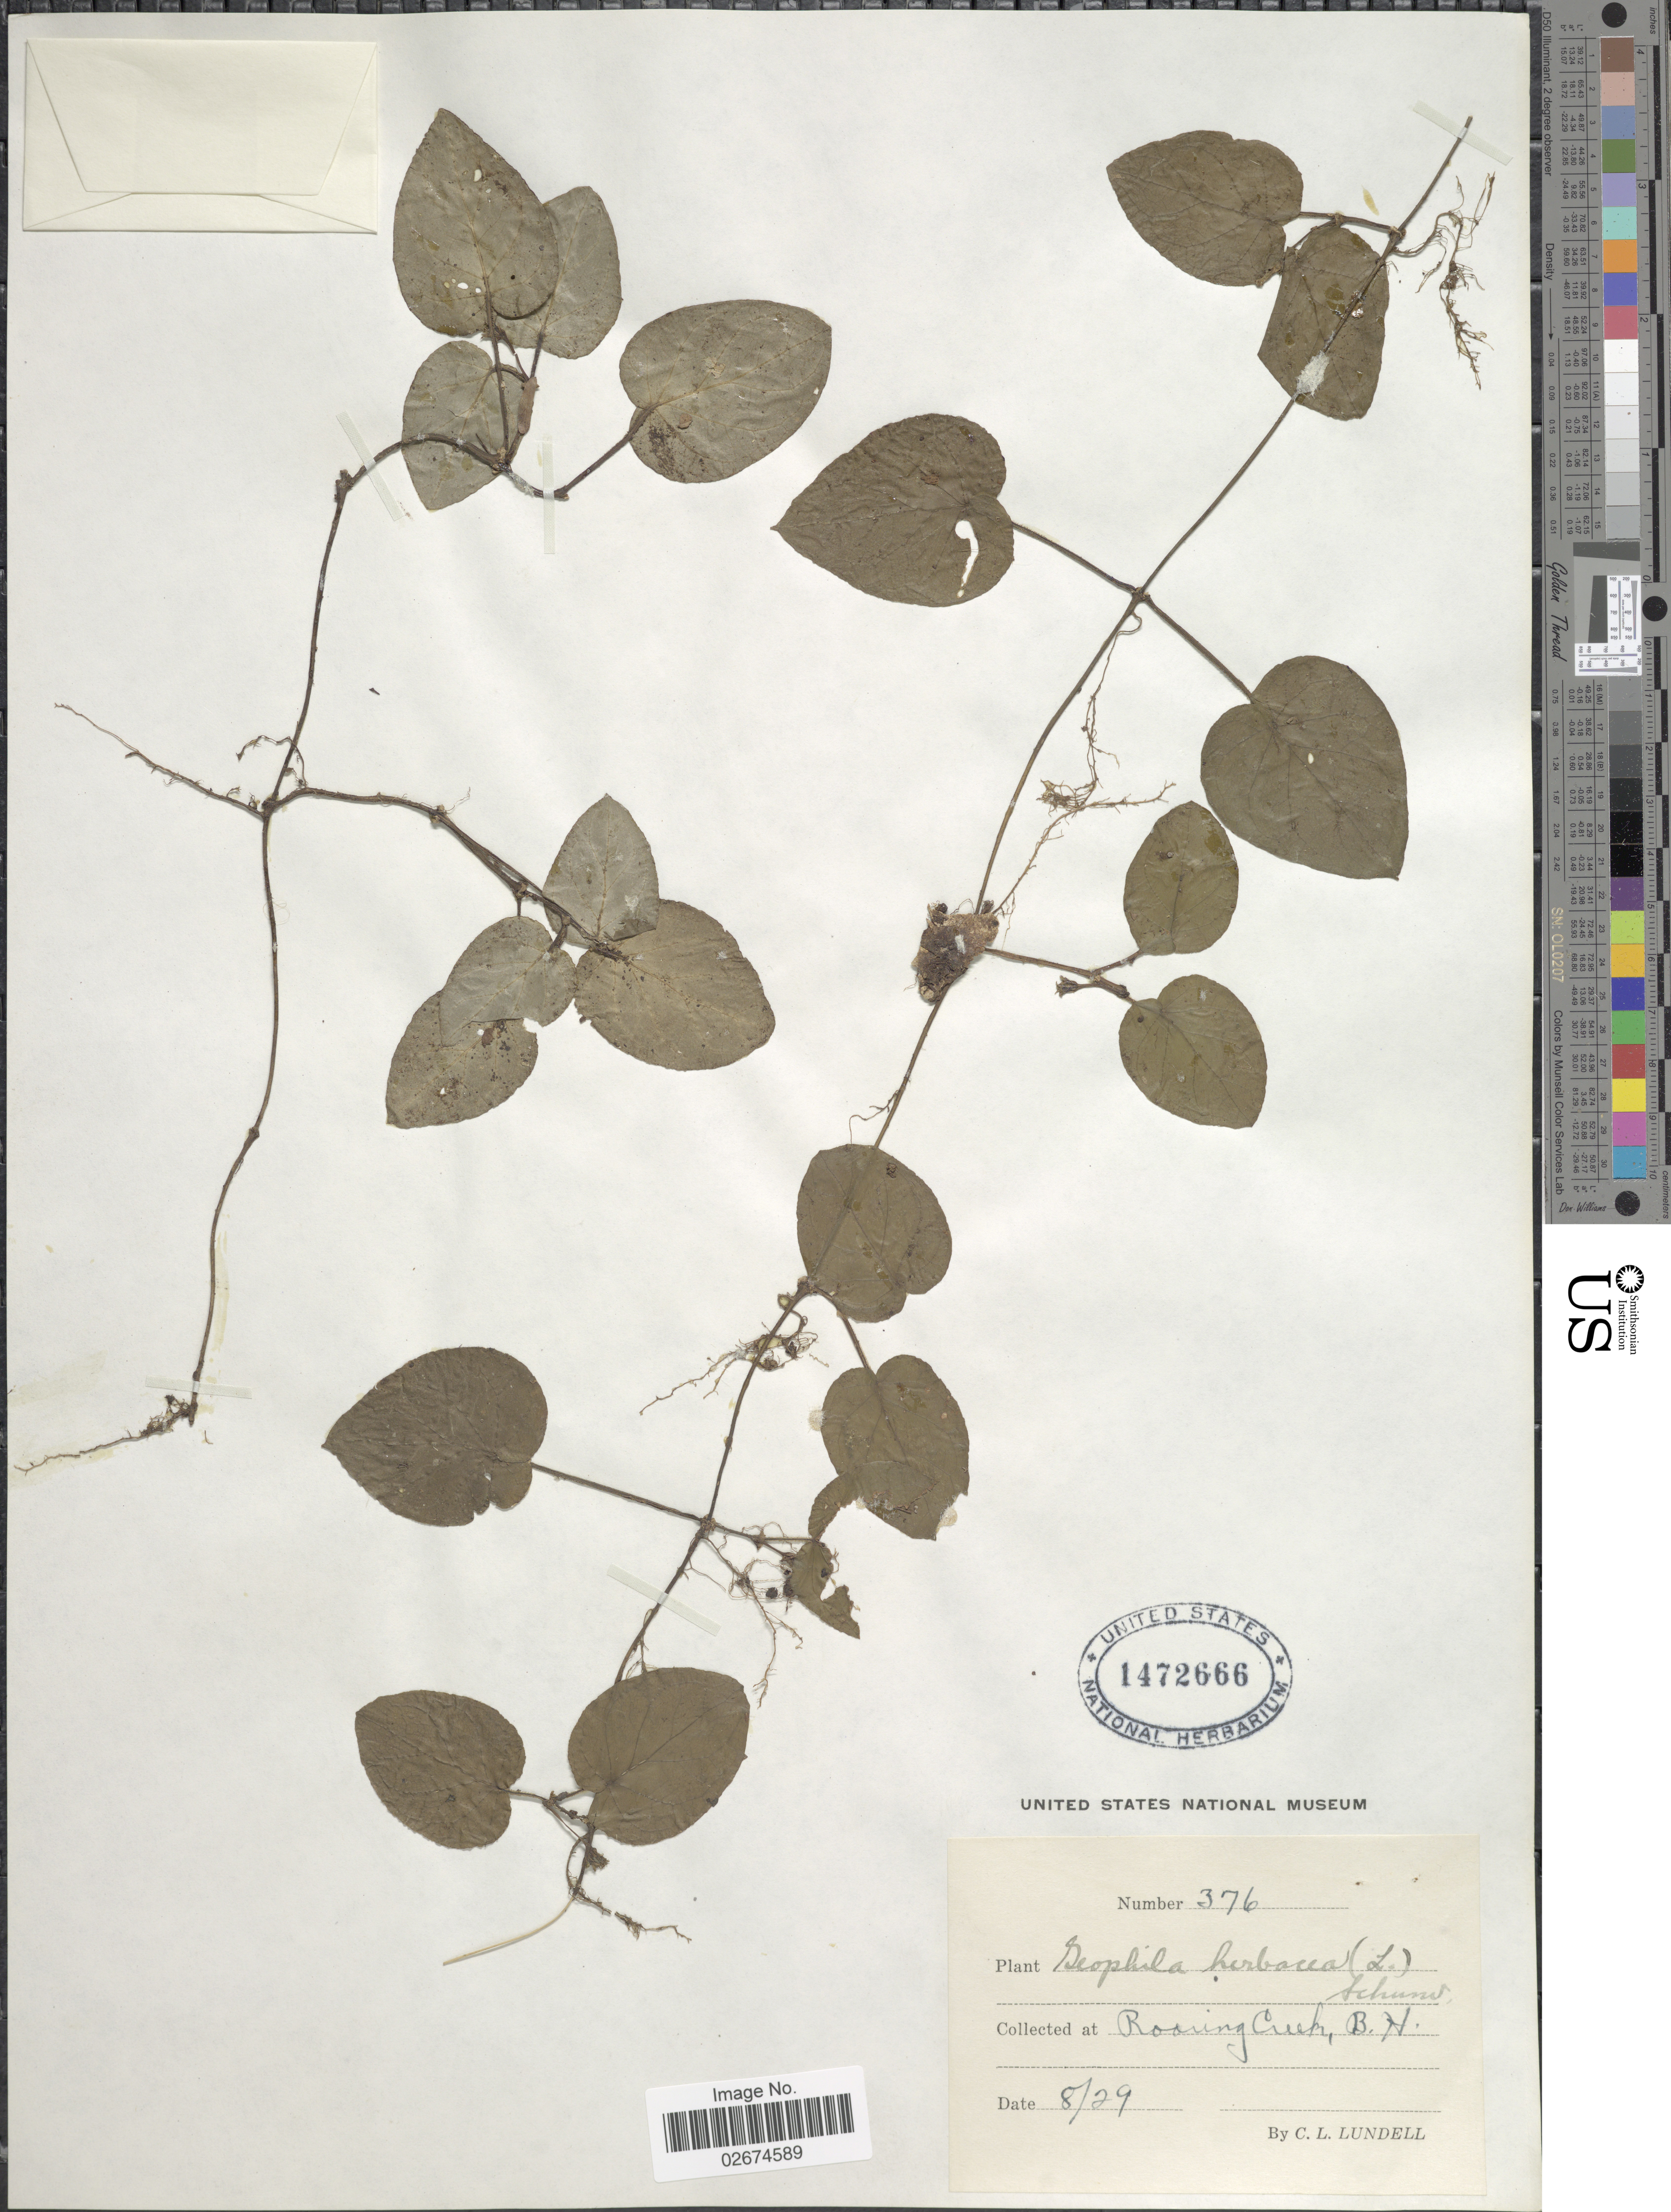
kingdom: Plantae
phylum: Tracheophyta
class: Magnoliopsida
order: Gentianales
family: Rubiaceae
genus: Geophila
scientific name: Geophila herbacea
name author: (Jacq.) K. Schum.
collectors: C. L. Lundell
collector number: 376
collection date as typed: Transcribed d/m/y: /8/29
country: Belize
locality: Roaring Creek, B.H.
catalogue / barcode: US 1472666